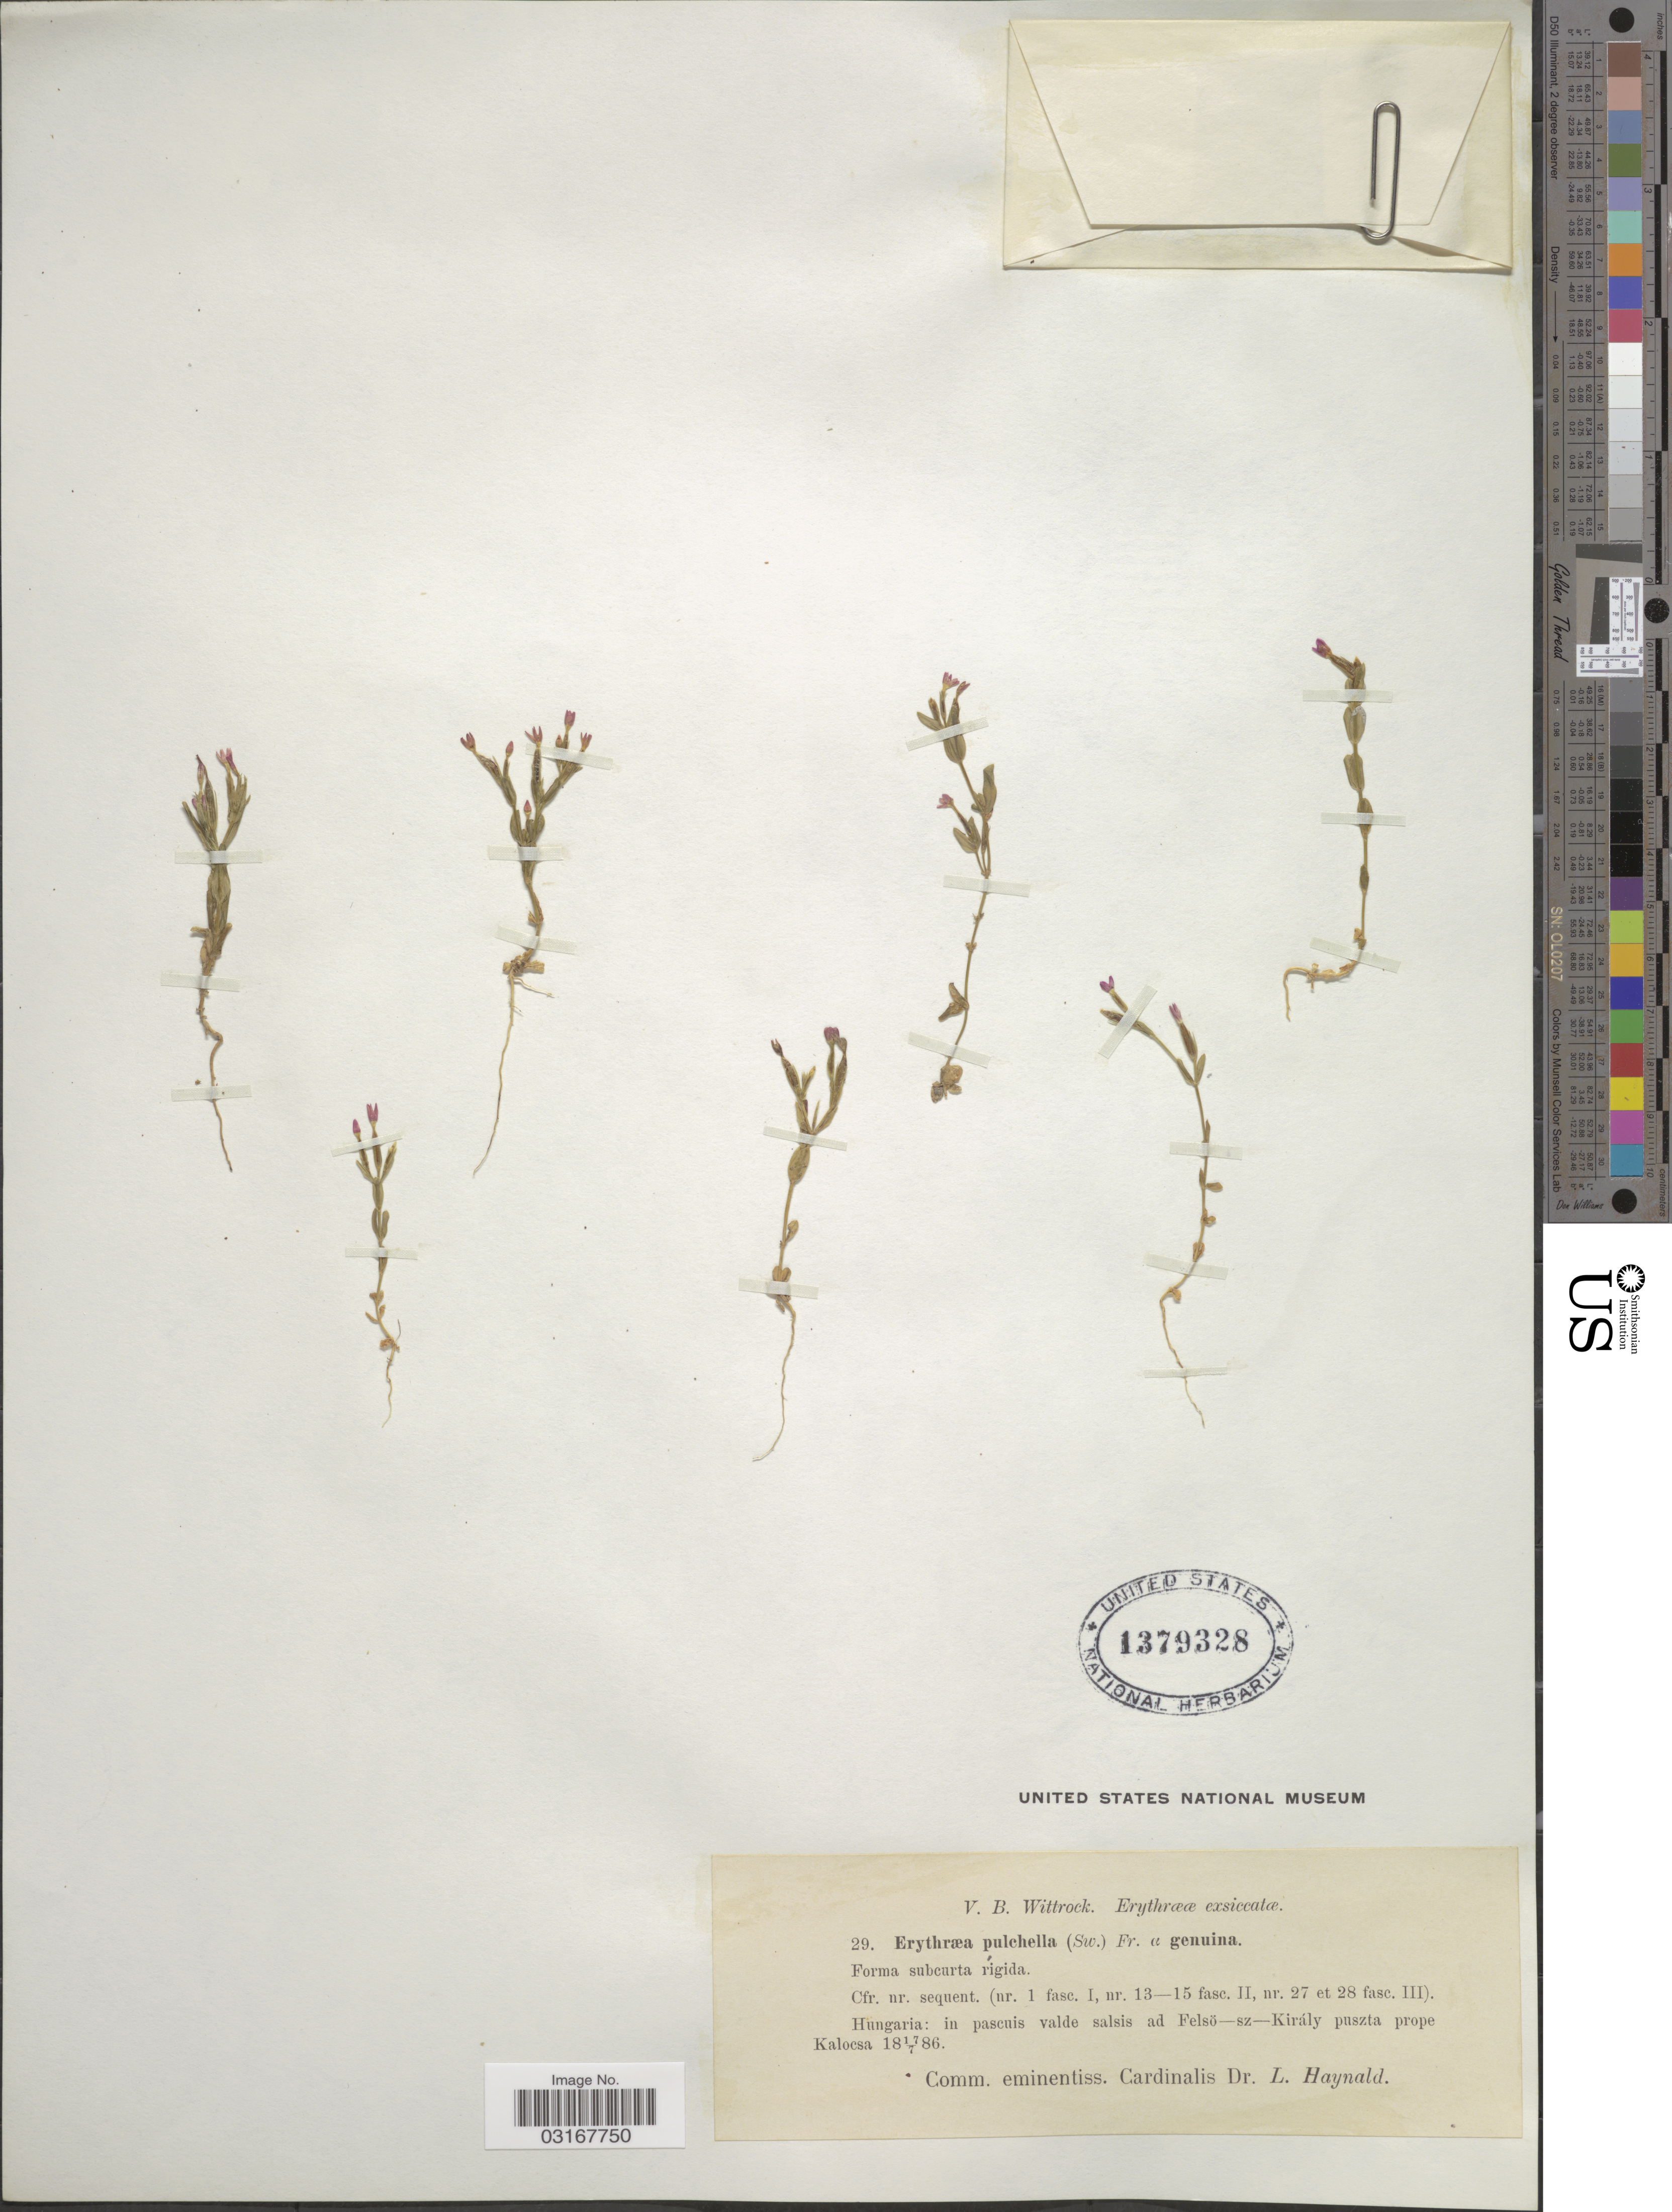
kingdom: Plantae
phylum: Tracheophyta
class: Magnoliopsida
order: Gentianales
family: Gentianaceae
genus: Centaurium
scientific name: Centaurium pulchellum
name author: (Sw.) Druce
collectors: V. Wittrock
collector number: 29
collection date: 1886-07-17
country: Hungary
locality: In pascuis valde salsis ad Felsö-sz-Király puszta prope Kalocsa.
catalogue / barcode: US 1379328